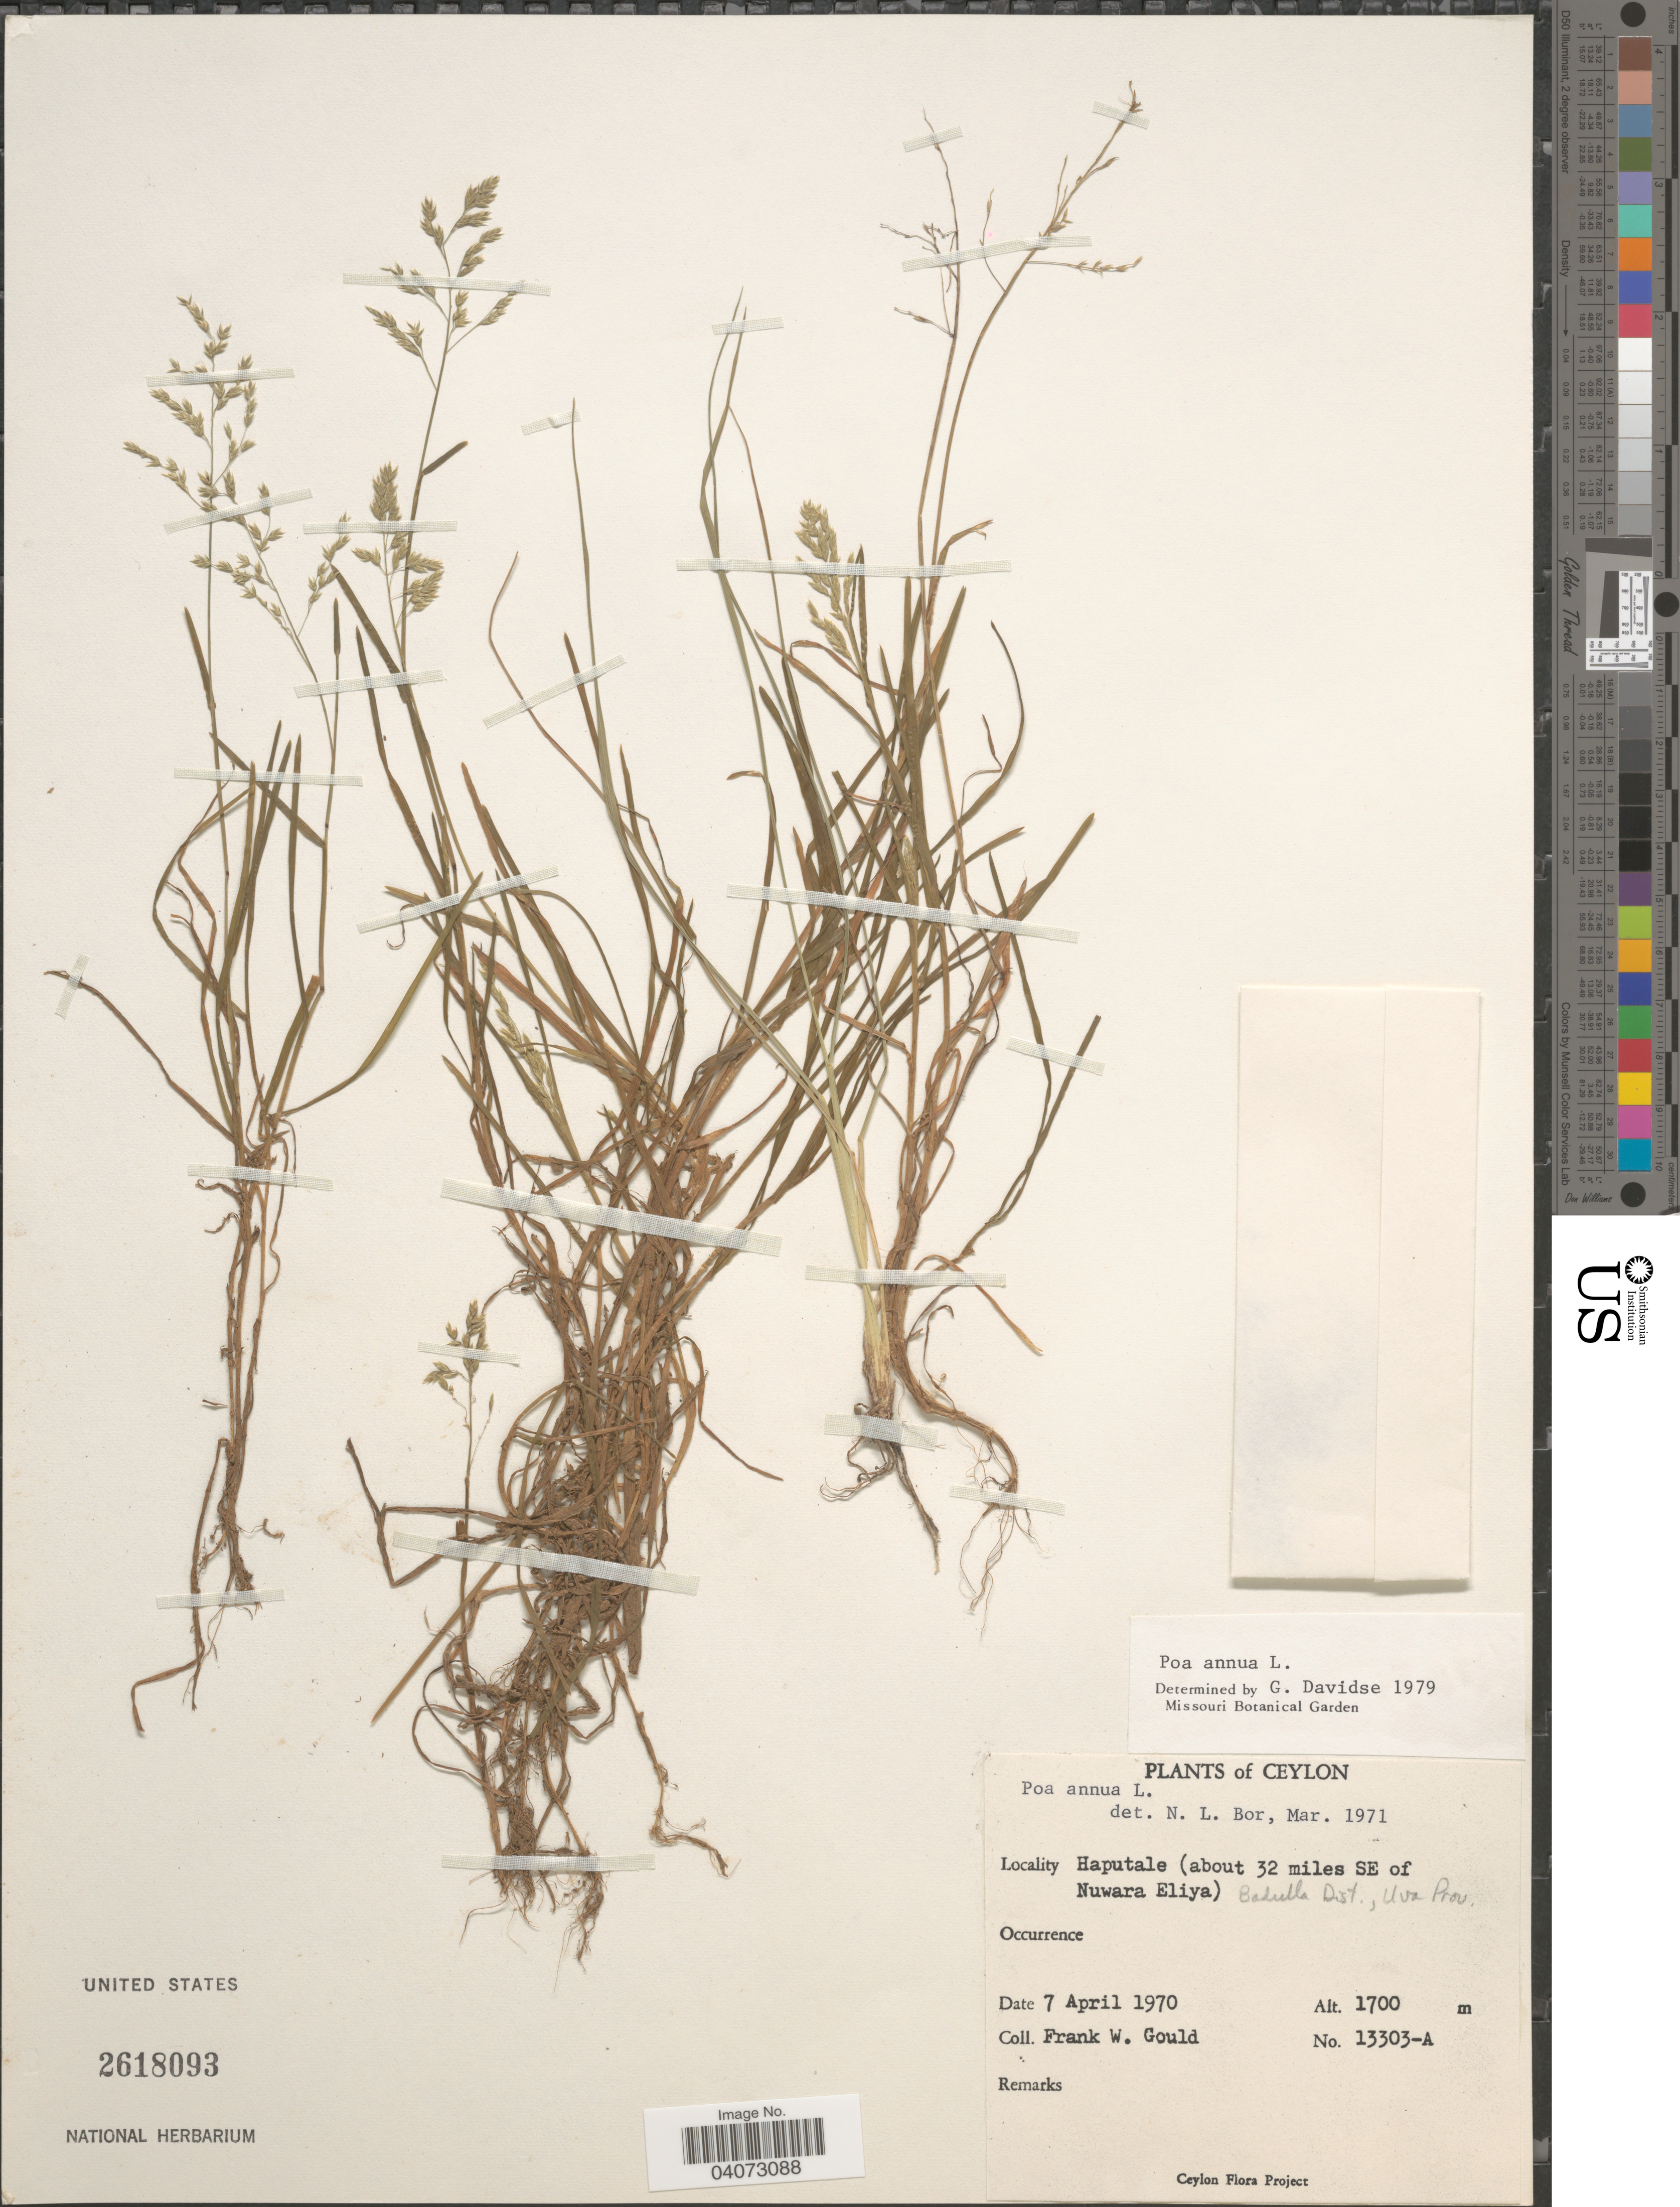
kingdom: Plantae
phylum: Tracheophyta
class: Liliopsida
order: Poales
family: Poaceae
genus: Poa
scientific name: Poa annua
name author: L.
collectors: F. W. Gould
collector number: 13303-A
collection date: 1970-04-07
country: Sri Lanka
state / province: Uva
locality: Ceylon. Haputale (about 32 miles SE of Nuwara Eliya). Badulla Dist., Uva Prov.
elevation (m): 1700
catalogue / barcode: US 2618093